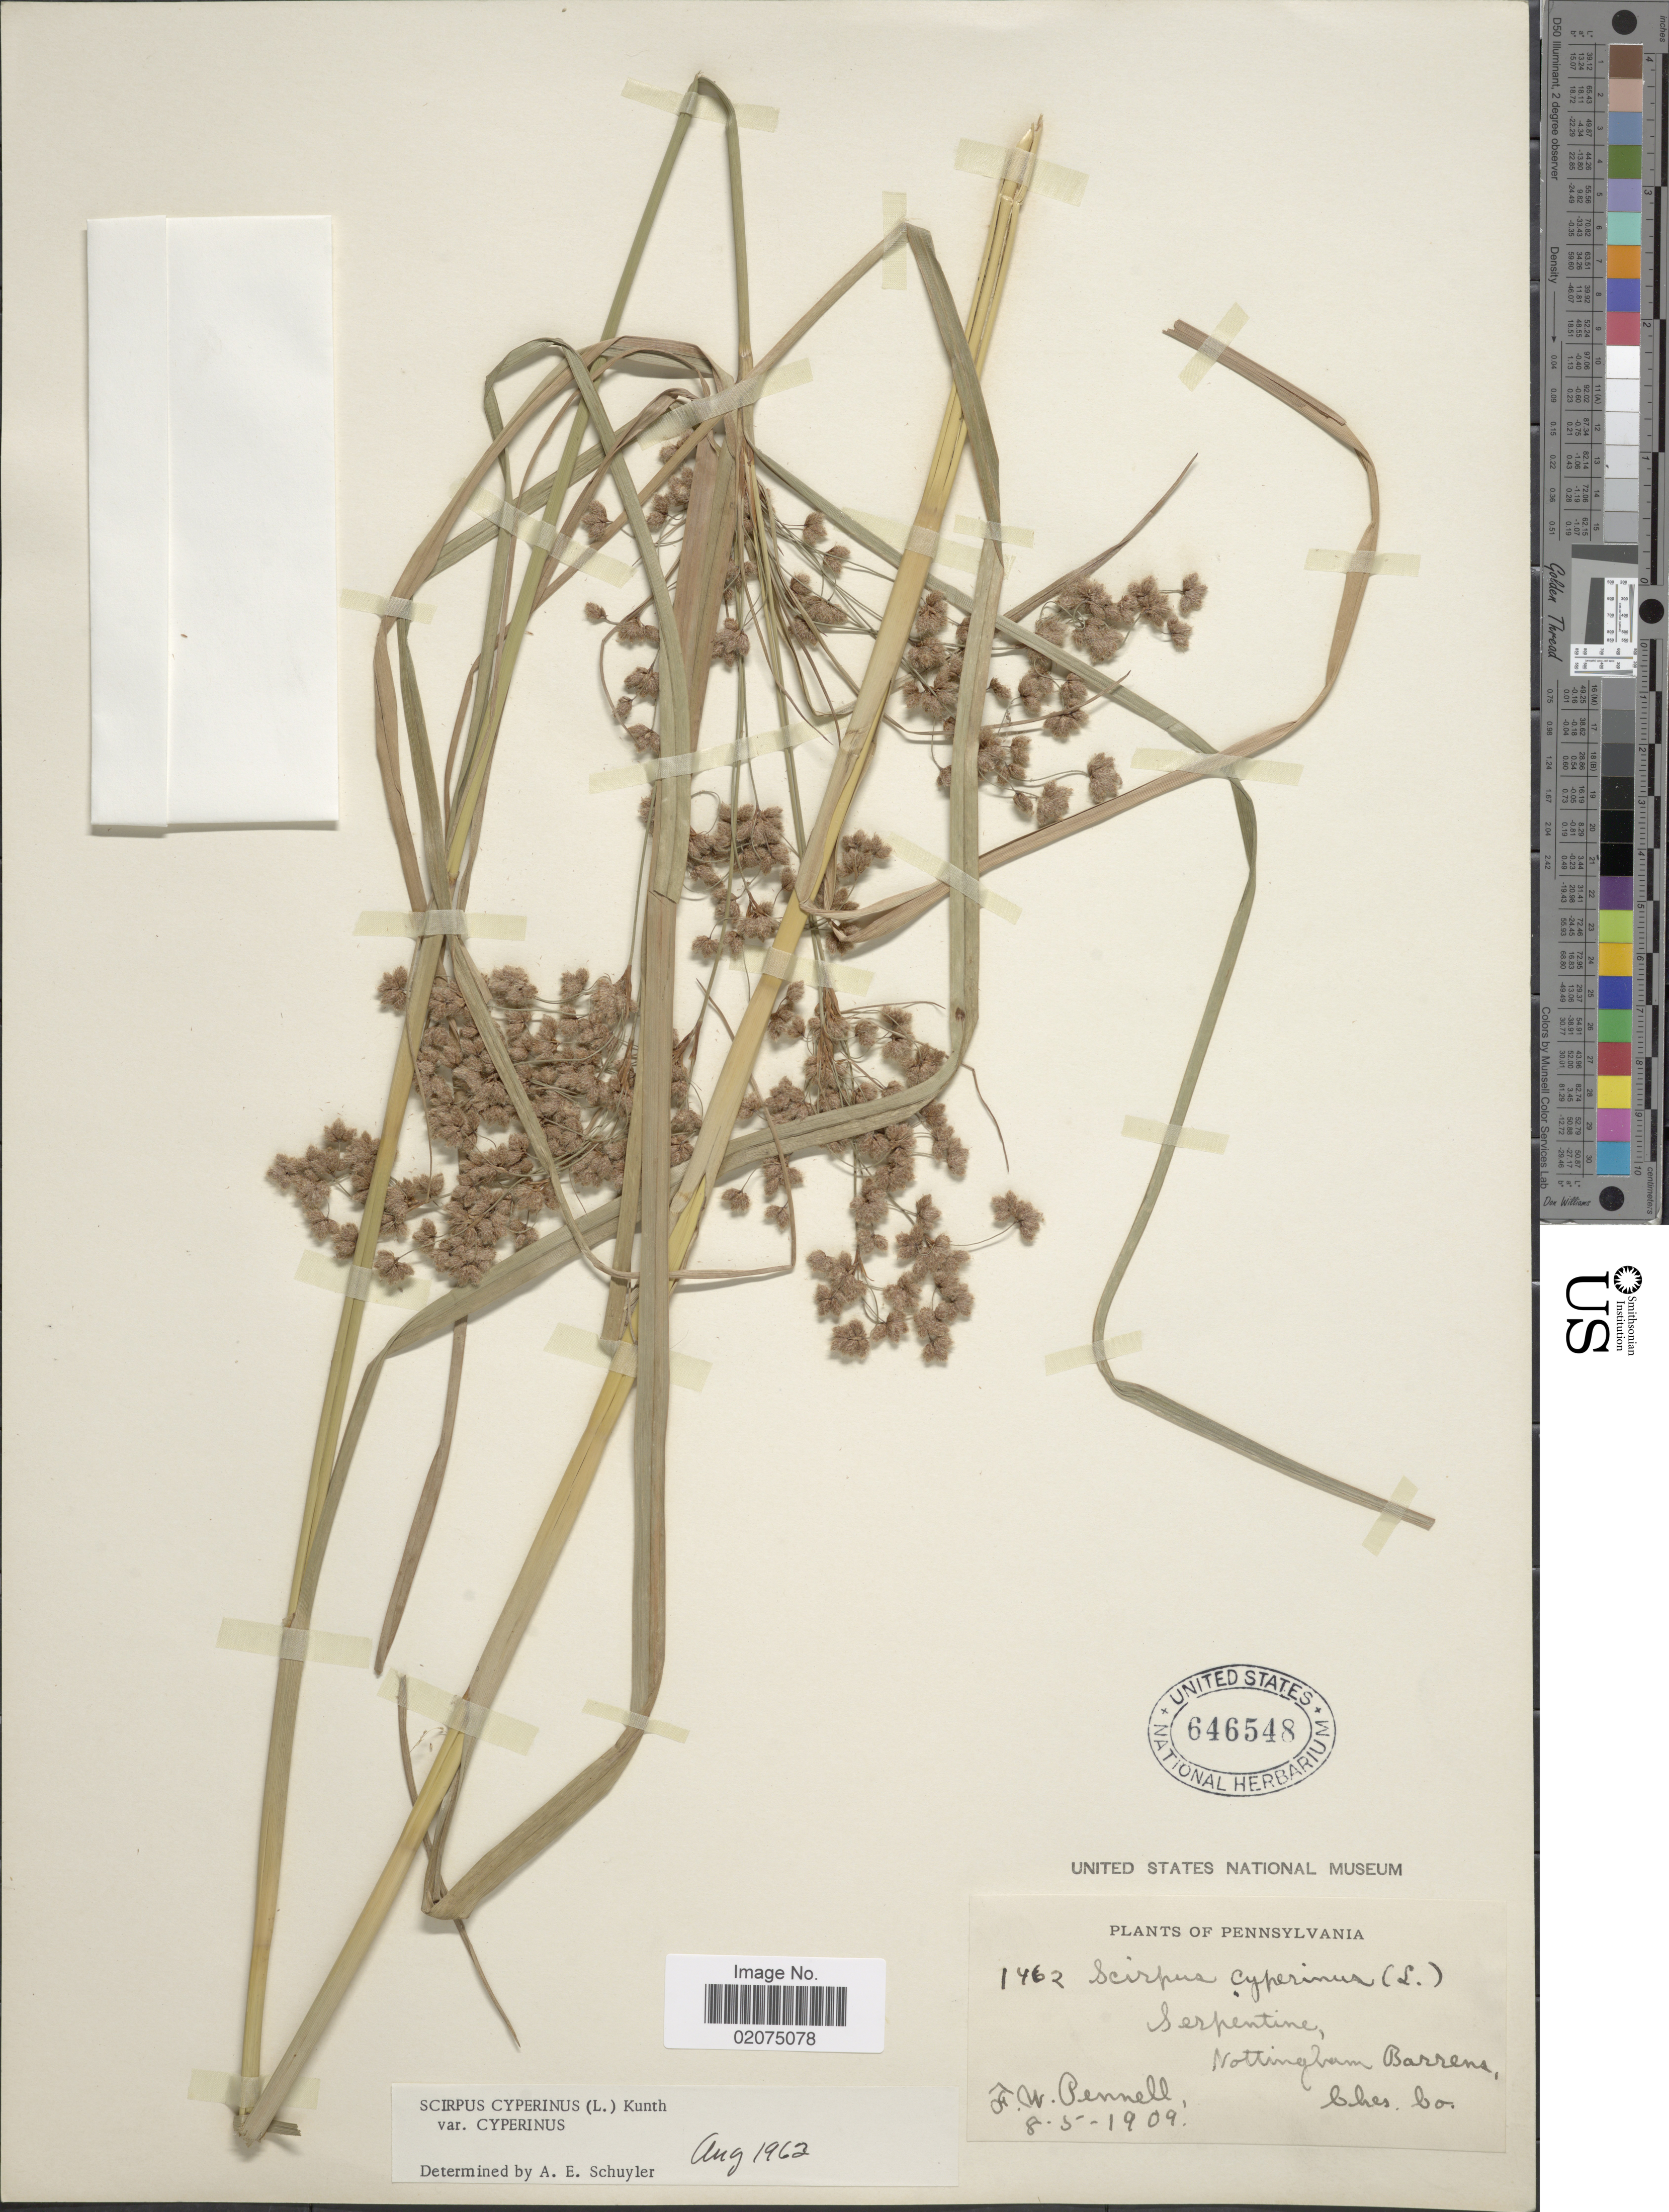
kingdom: Plantae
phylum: Tracheophyta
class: Liliopsida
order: Poales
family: Cyperaceae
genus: Scirpus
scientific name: Scirpus cyperinus (L.) Kunth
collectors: F. W. Pennell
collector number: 1462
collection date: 1909-08-05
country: United States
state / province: Pennsylvania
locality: Serpentine, Nottingham Barrens, Ches. Co.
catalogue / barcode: US 646548